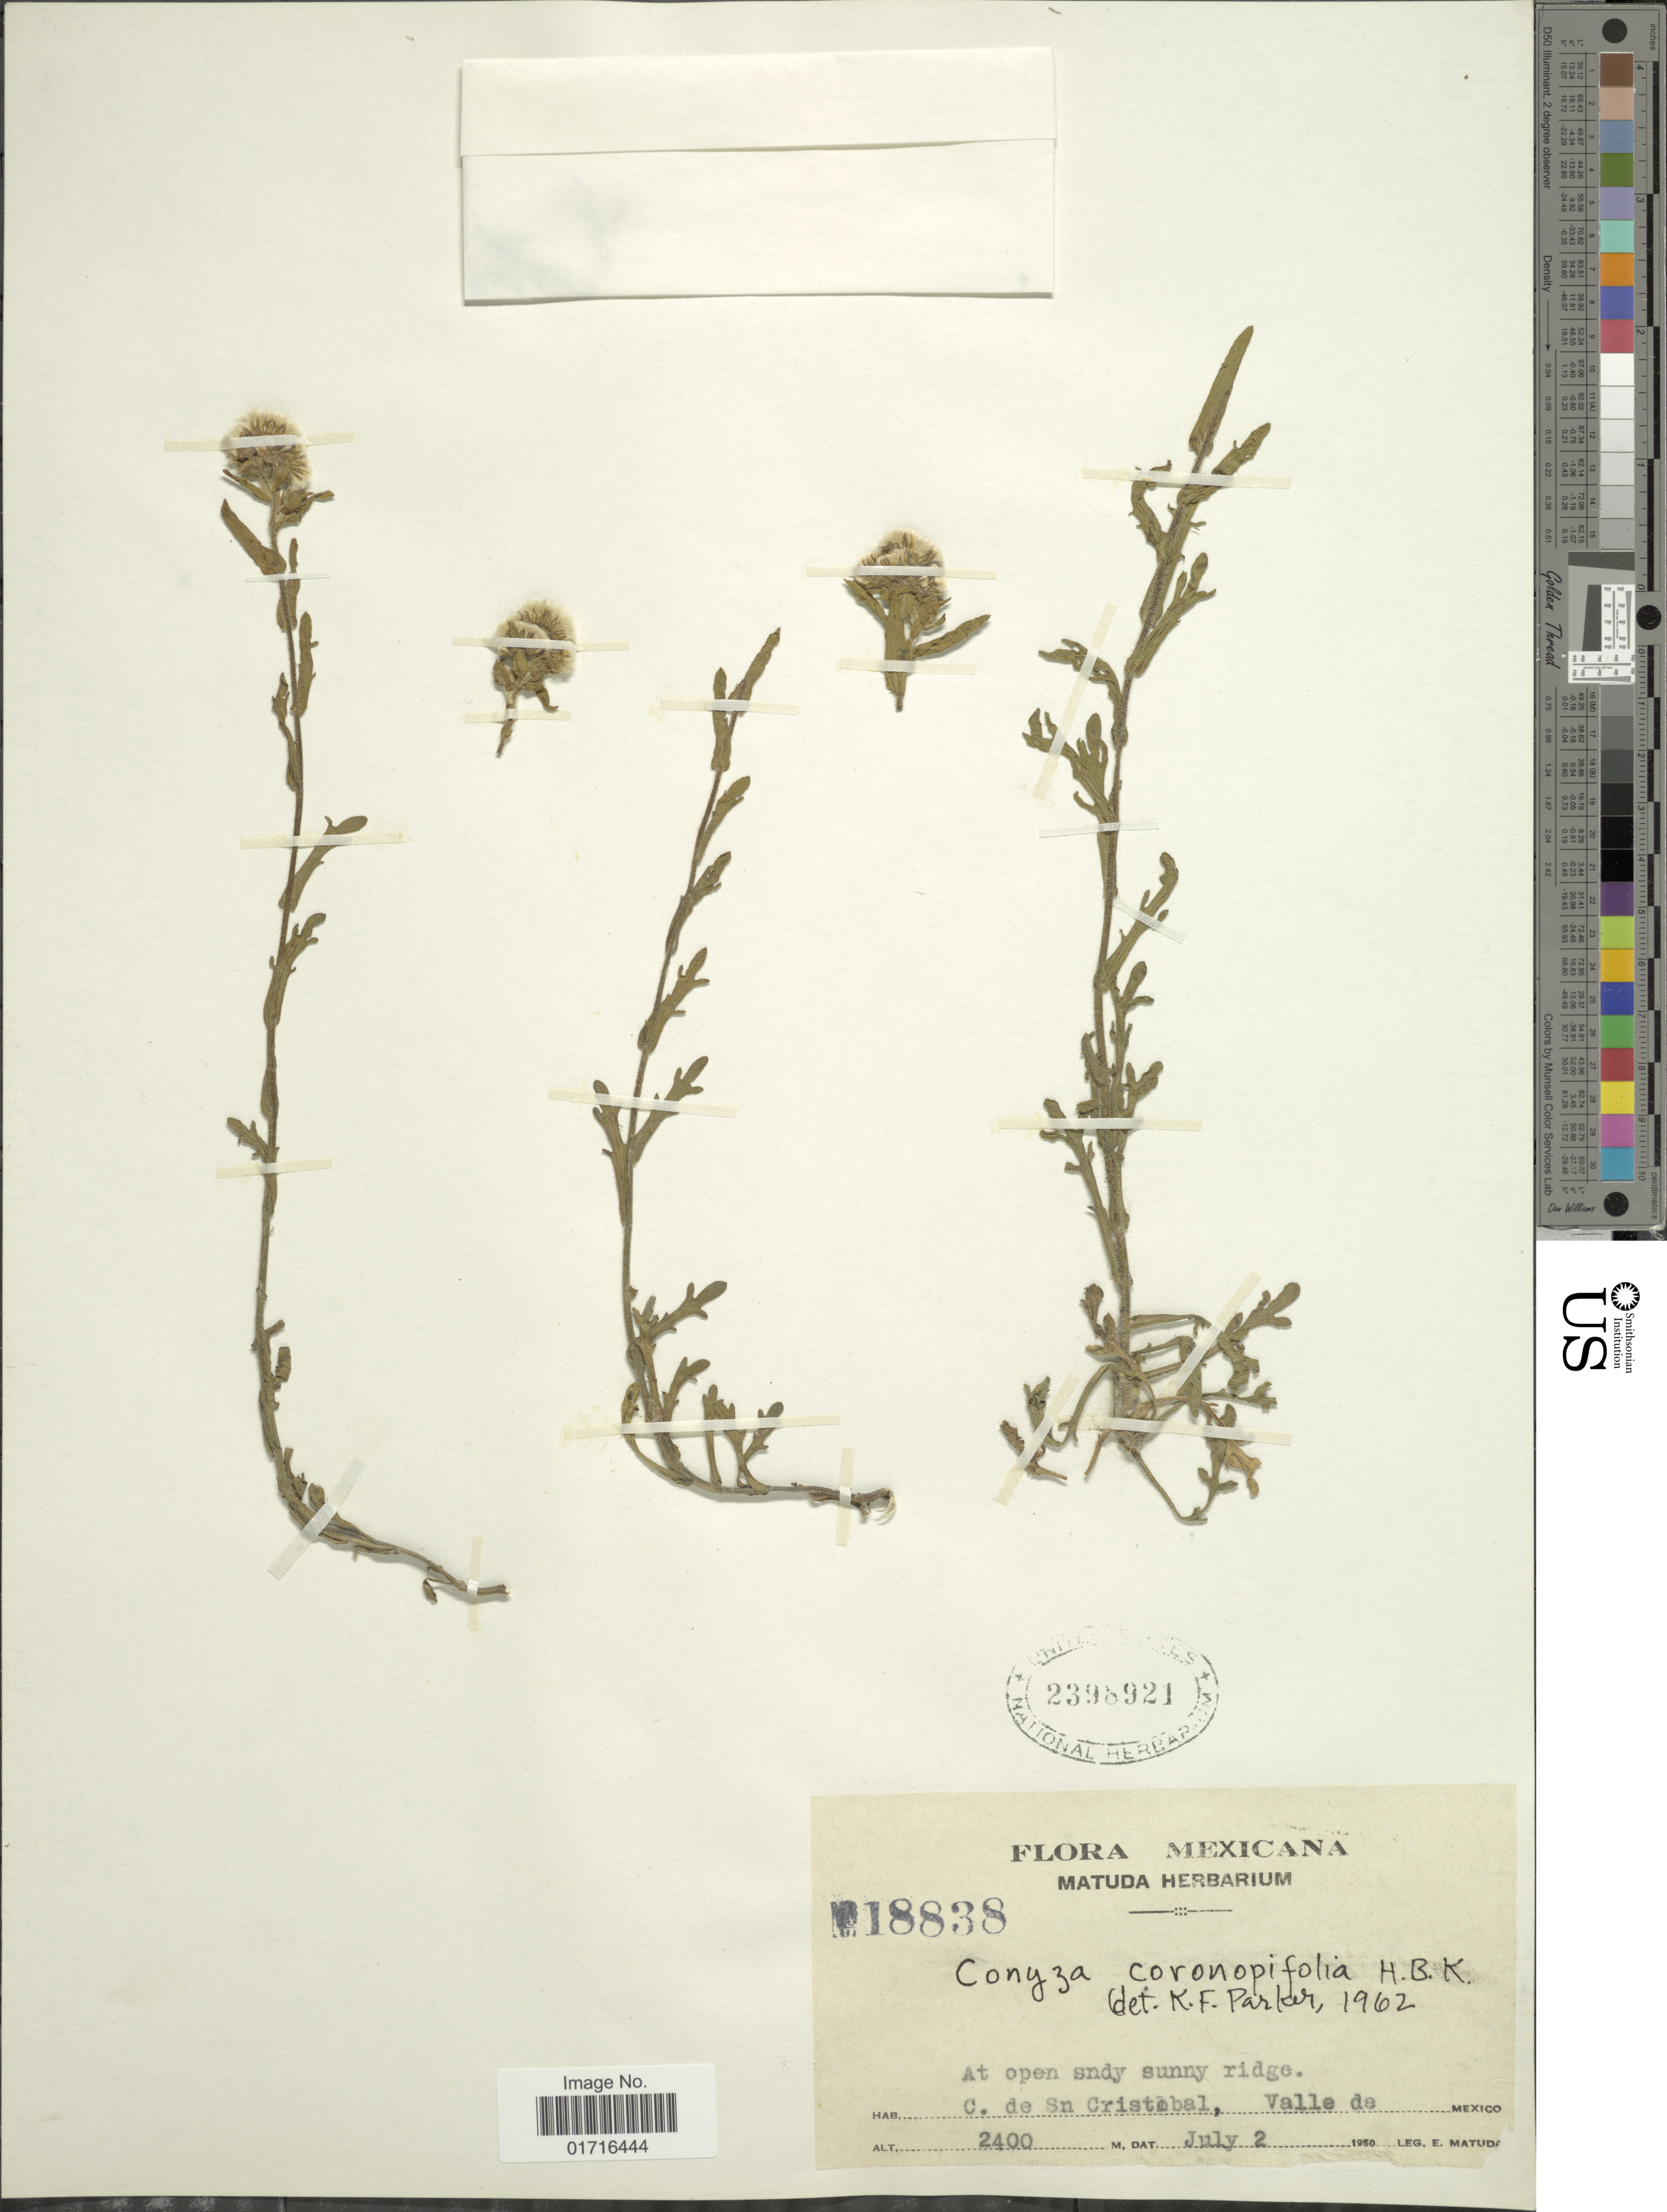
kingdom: Plantae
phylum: Tracheophyta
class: Magnoliopsida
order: Asterales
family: Asteraceae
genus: Conyza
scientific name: Conyza coronopifolia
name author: Kunth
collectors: E. Matuda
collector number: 18838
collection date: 1950-07-02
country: Mexico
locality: C. de Sn Cristobal, Valle de Mexico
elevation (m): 2400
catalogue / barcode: US 2398921